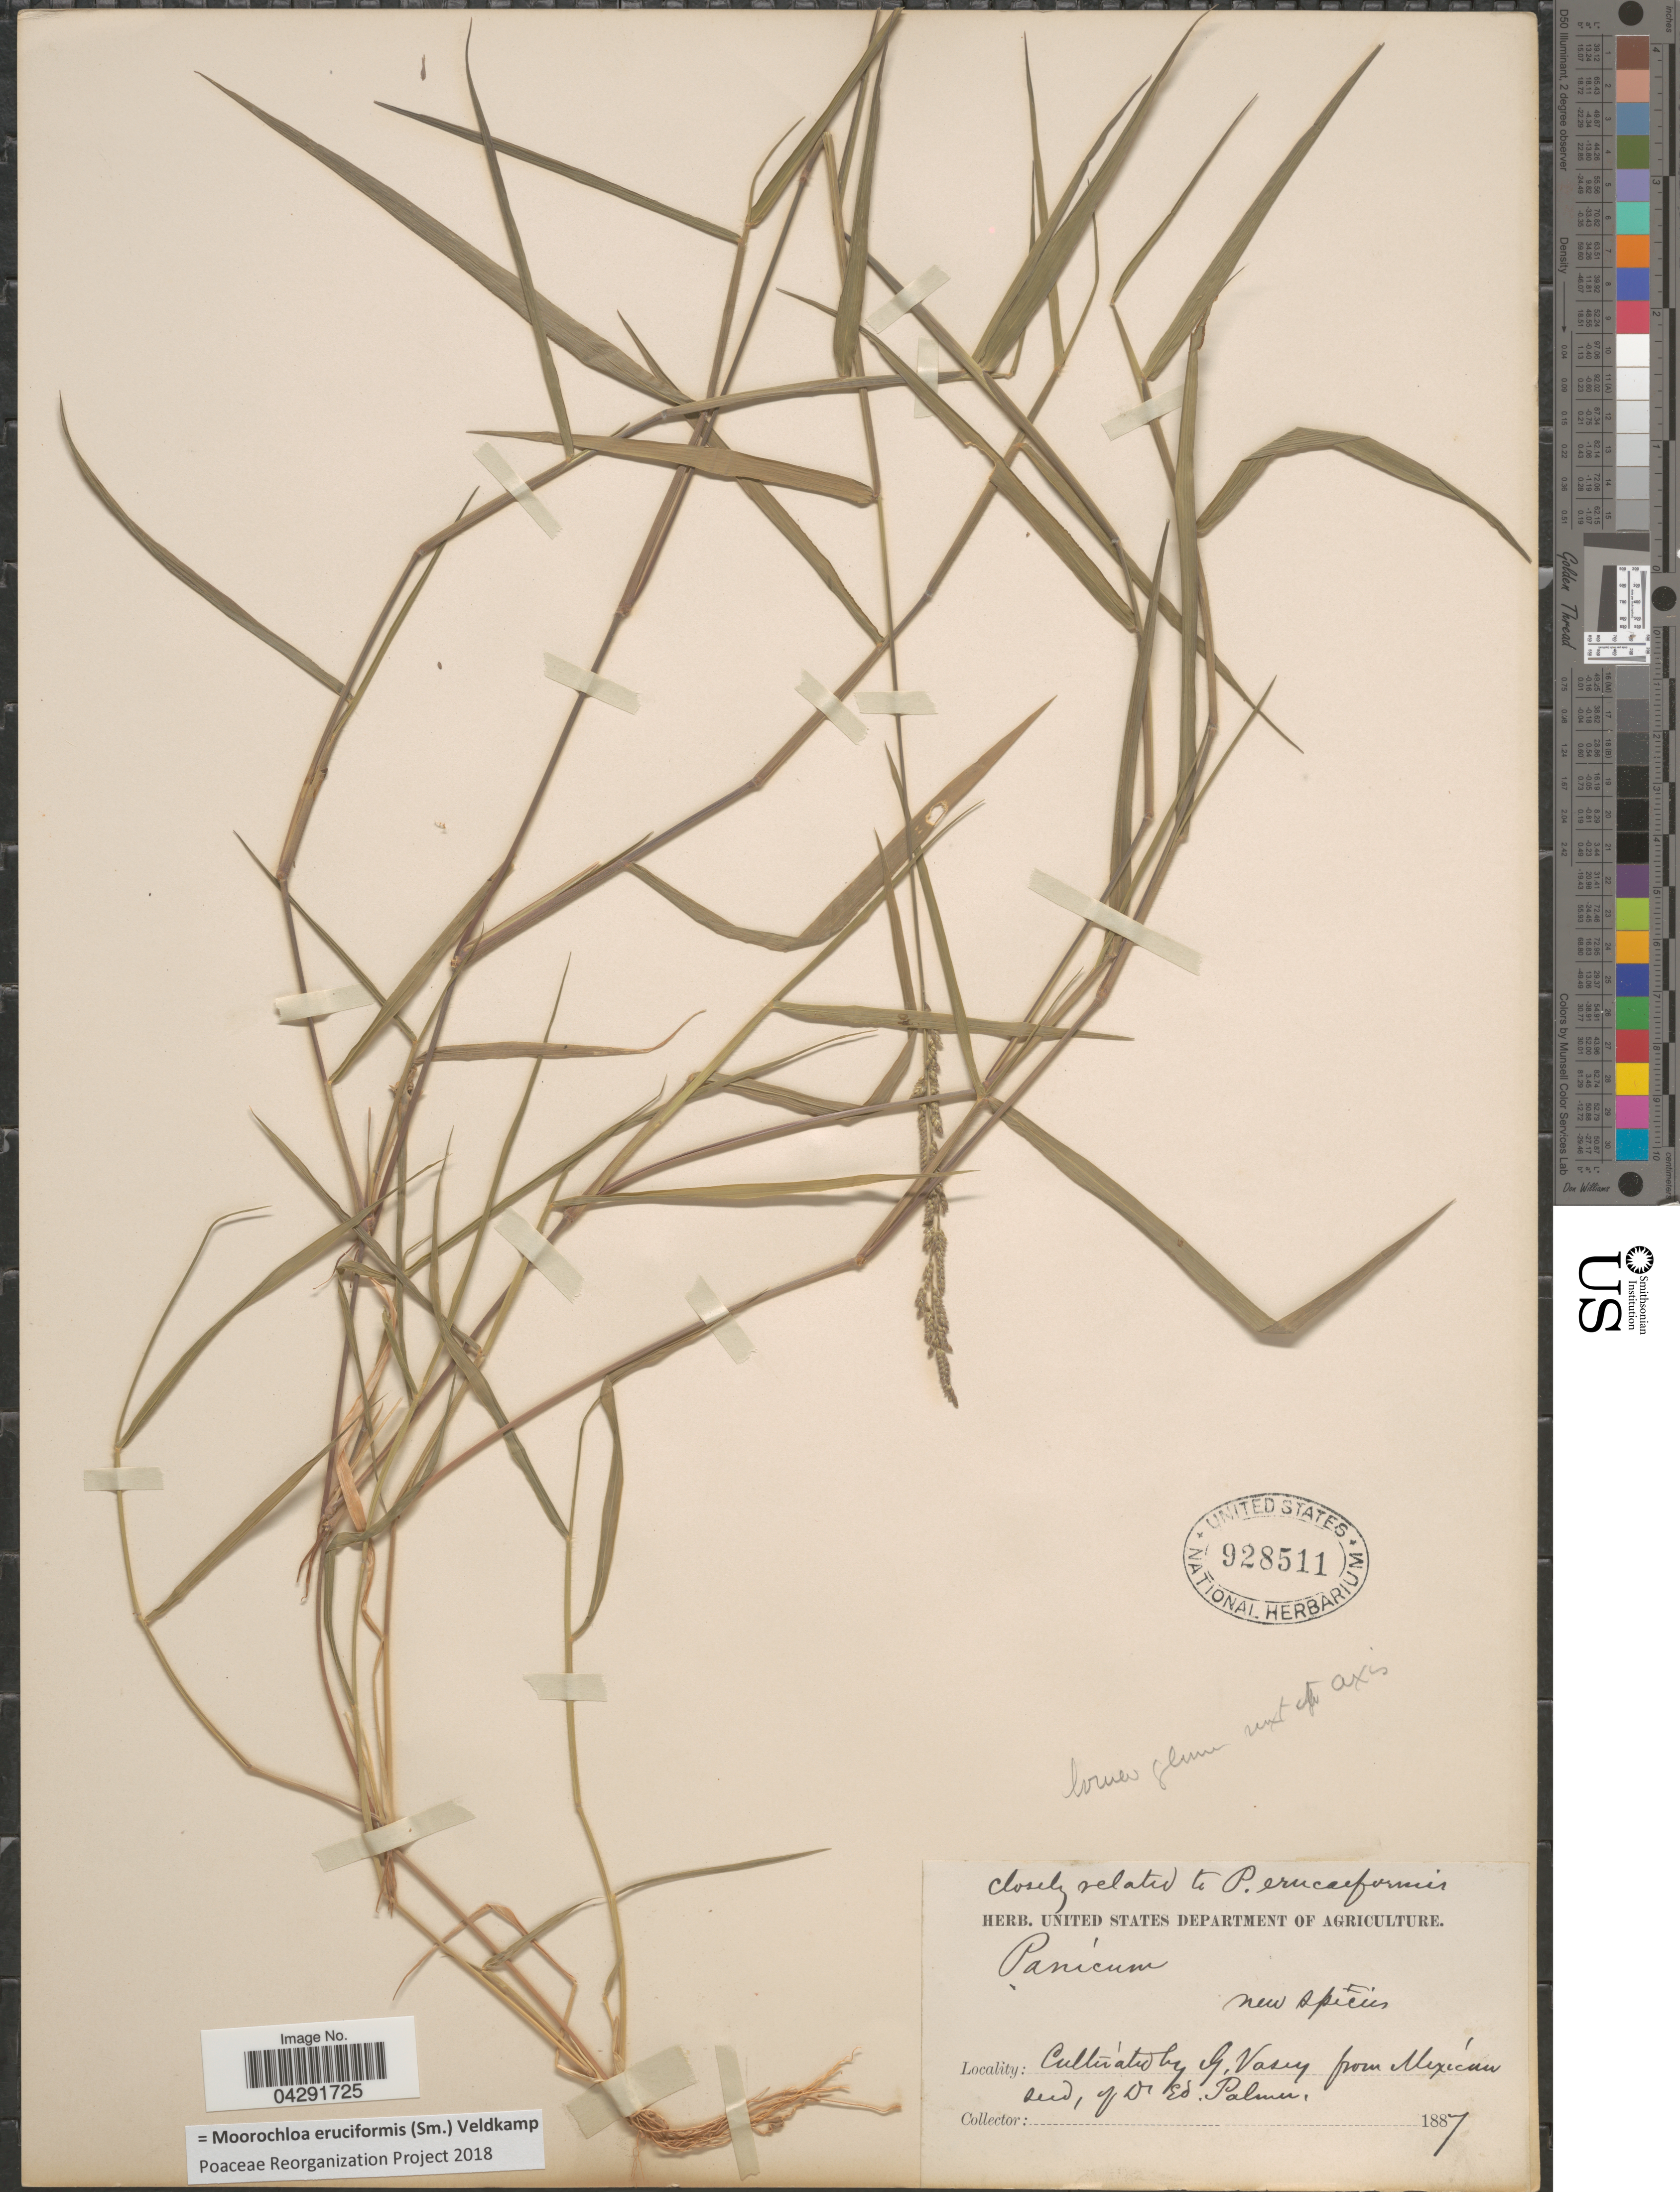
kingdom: Plantae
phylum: Tracheophyta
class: Liliopsida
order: Poales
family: Poaceae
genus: Moorochloa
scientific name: Moorochloa eruciformis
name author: (Sm.) Veldkamp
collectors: G. Vasey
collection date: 1887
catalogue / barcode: US 928511